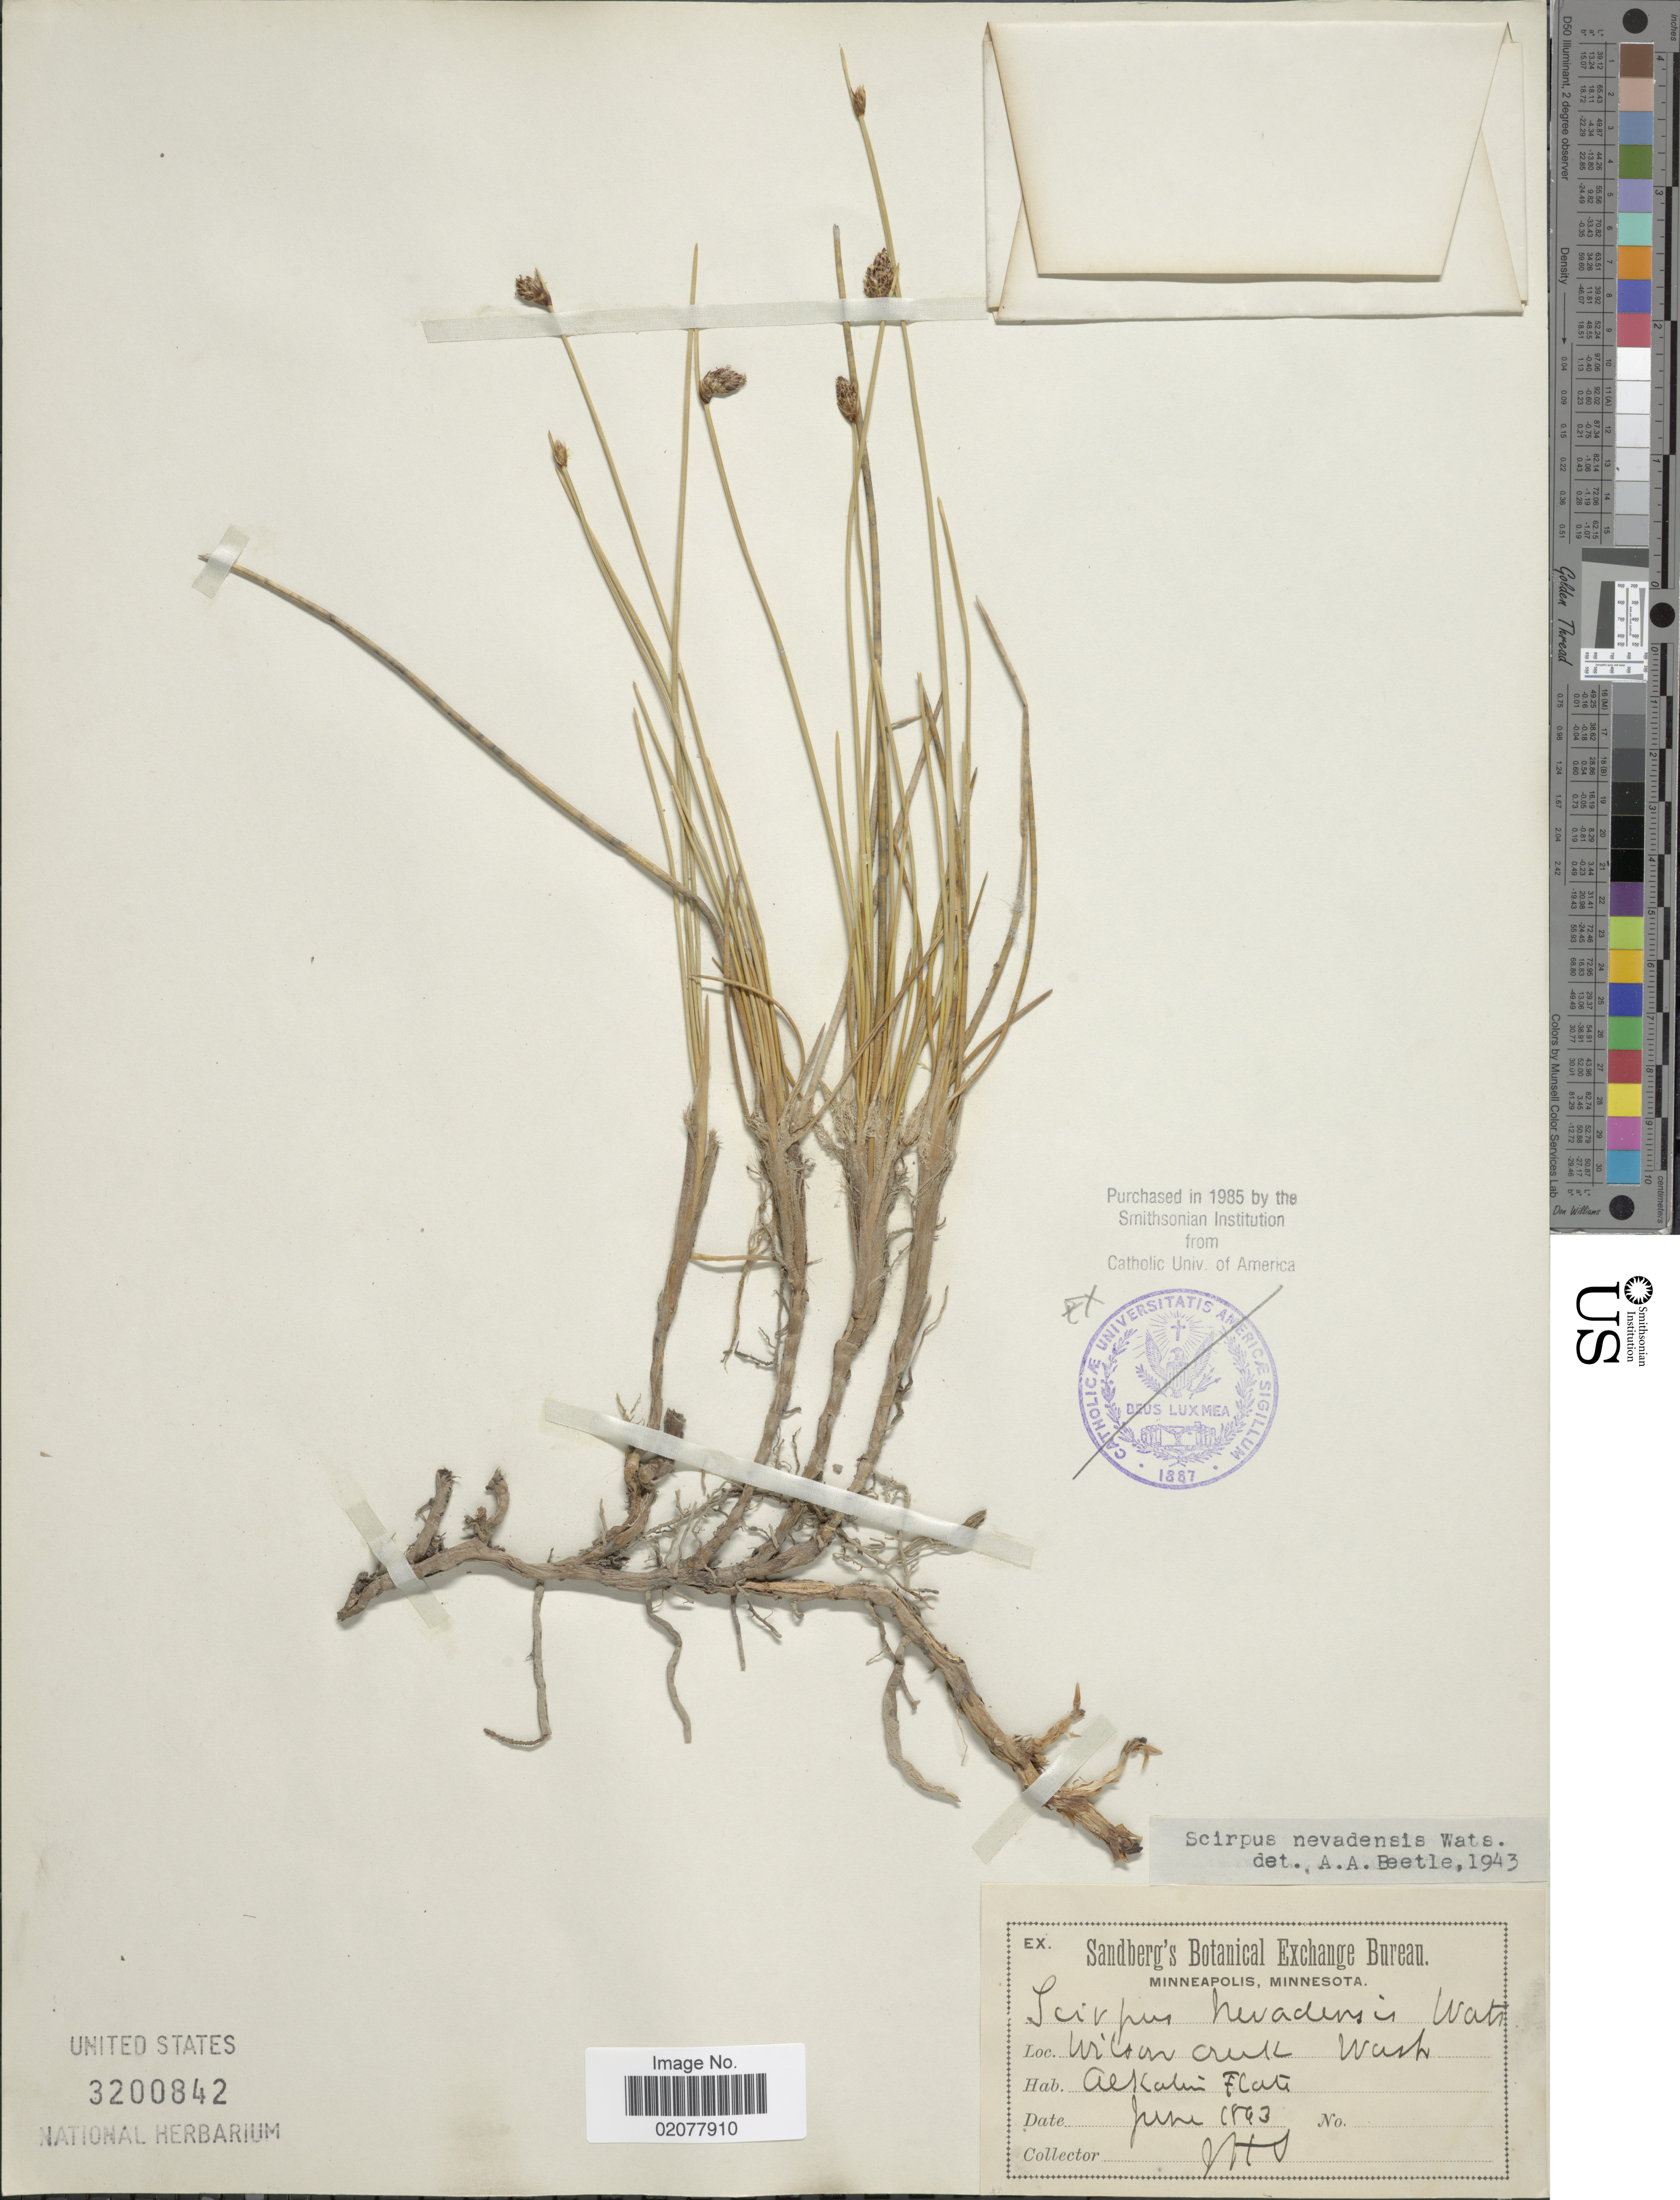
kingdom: Plantae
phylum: Tracheophyta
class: Liliopsida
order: Poales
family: Cyperaceae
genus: Amphiscirpus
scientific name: Amphiscirpus nevadensis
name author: (S. Watson) Oteng-Yeb.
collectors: N. T. S.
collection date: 1893-06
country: United States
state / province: Washington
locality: Wilson Creek, Wash. Alkaline Flats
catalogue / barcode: US 3200842